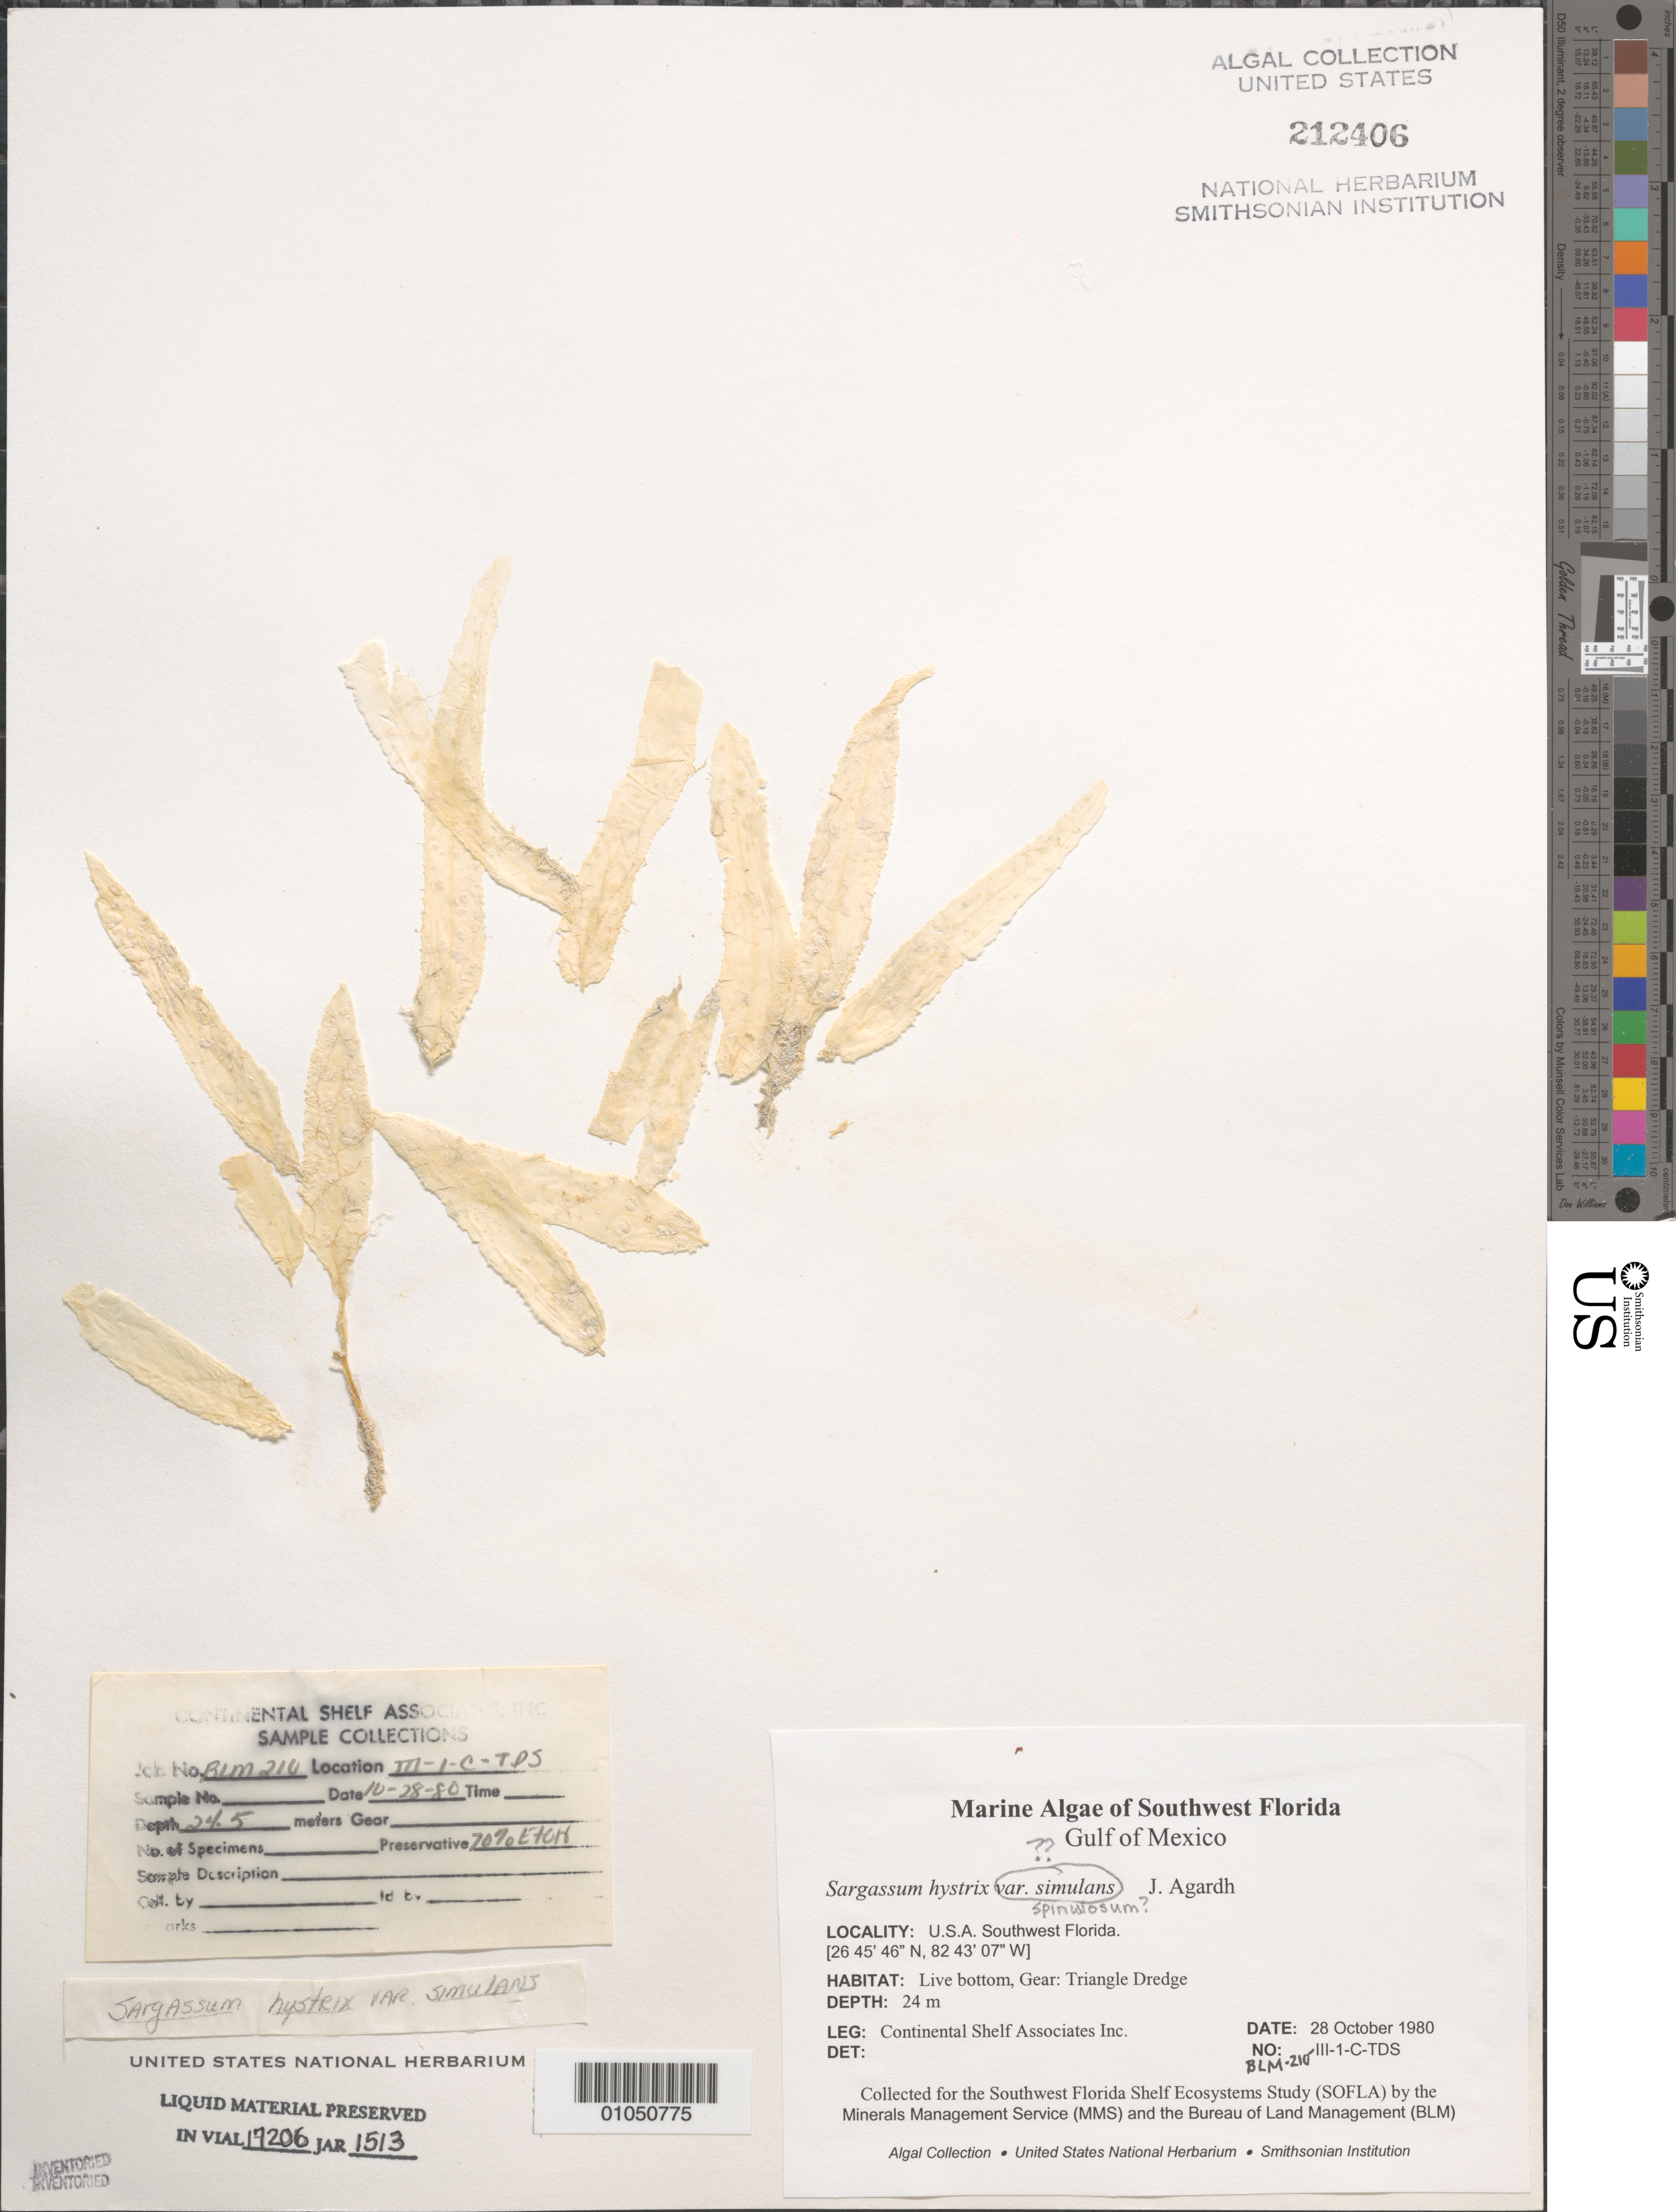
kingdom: Chromista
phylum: Ochrophyta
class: Phaeophyceae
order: Fucales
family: Sargassaceae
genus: Sargassum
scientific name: Sargassum hystrix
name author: J. Agardh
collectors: Continental Shelf Associates for the MMS/BLM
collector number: BLM-210-III-1-C-TDS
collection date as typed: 28 Oct 1980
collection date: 1980-10-28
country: United States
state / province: Florida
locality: Gulf of Mexico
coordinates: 26 45'46"N, 82 43'07"W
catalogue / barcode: US 212406